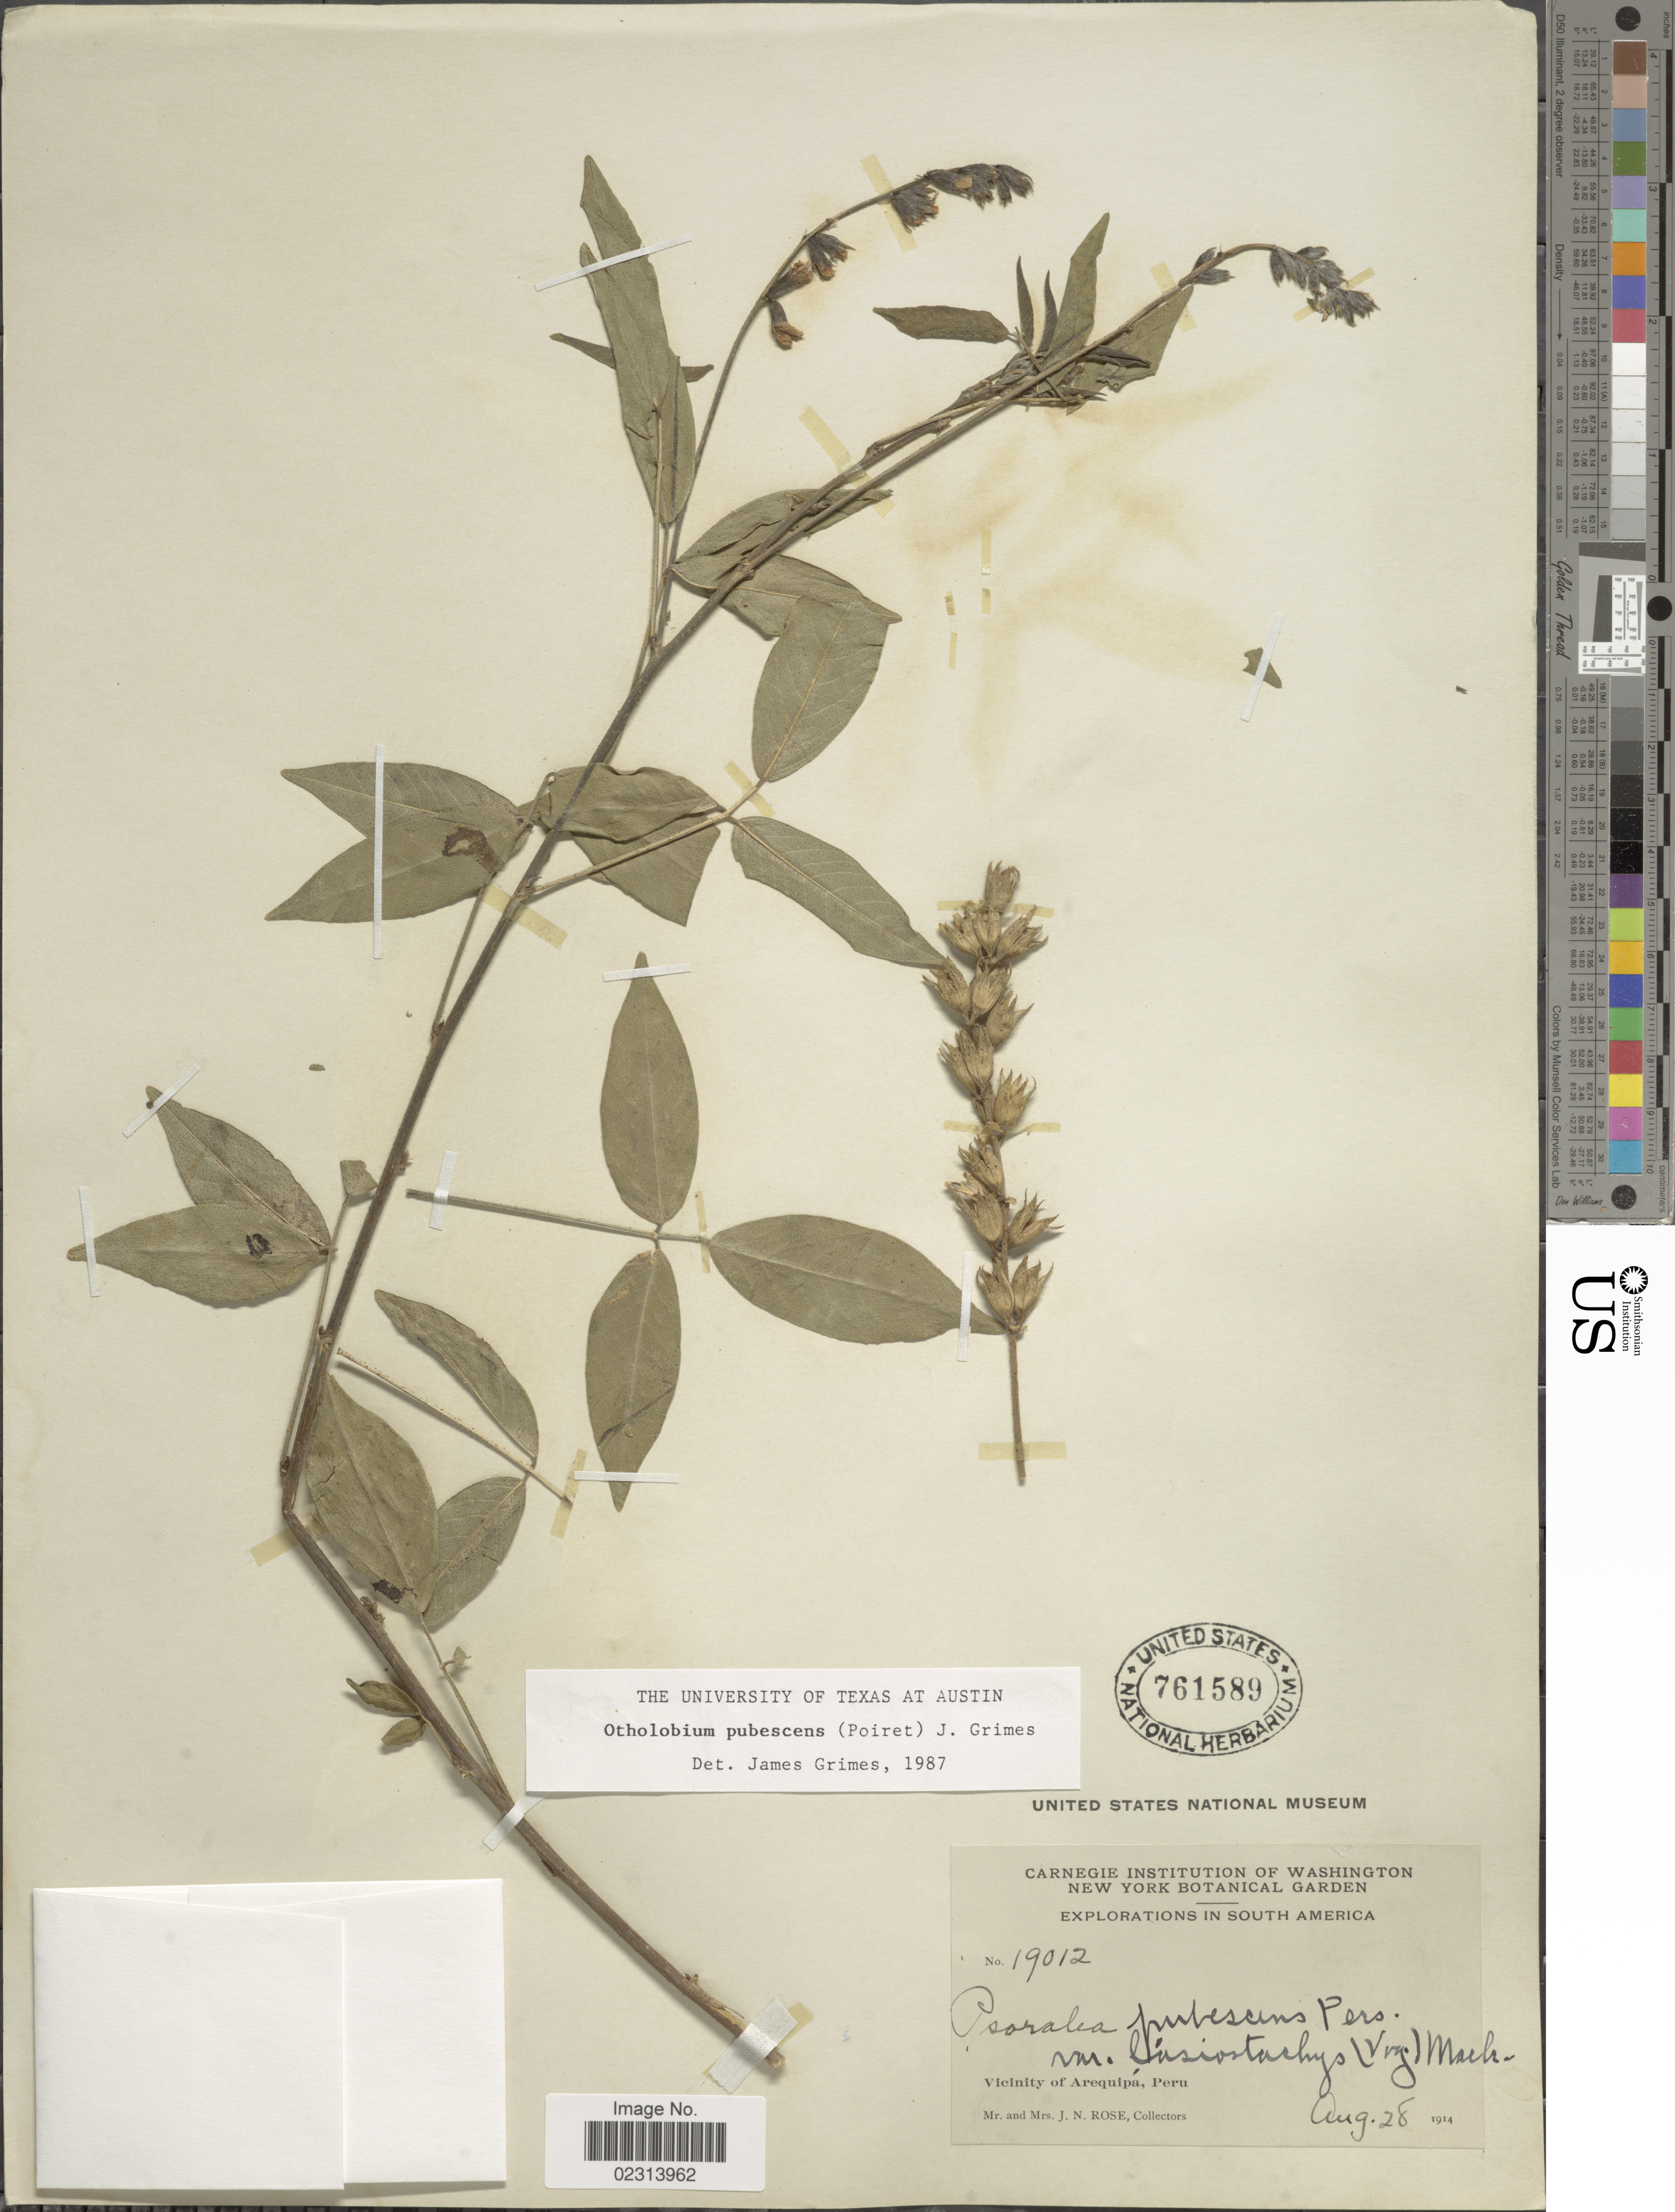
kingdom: Plantae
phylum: Tracheophyta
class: Magnoliopsida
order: Fabales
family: Fabaceae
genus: Otholobium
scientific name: Otholobium pubescens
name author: (Poir.) J.W. Grimes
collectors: J. N. Rose & L. B. Rose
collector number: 19012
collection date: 1914-08-28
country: Peru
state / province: Arequipa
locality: Vicinity of Arequipa, Peru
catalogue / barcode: US 761589